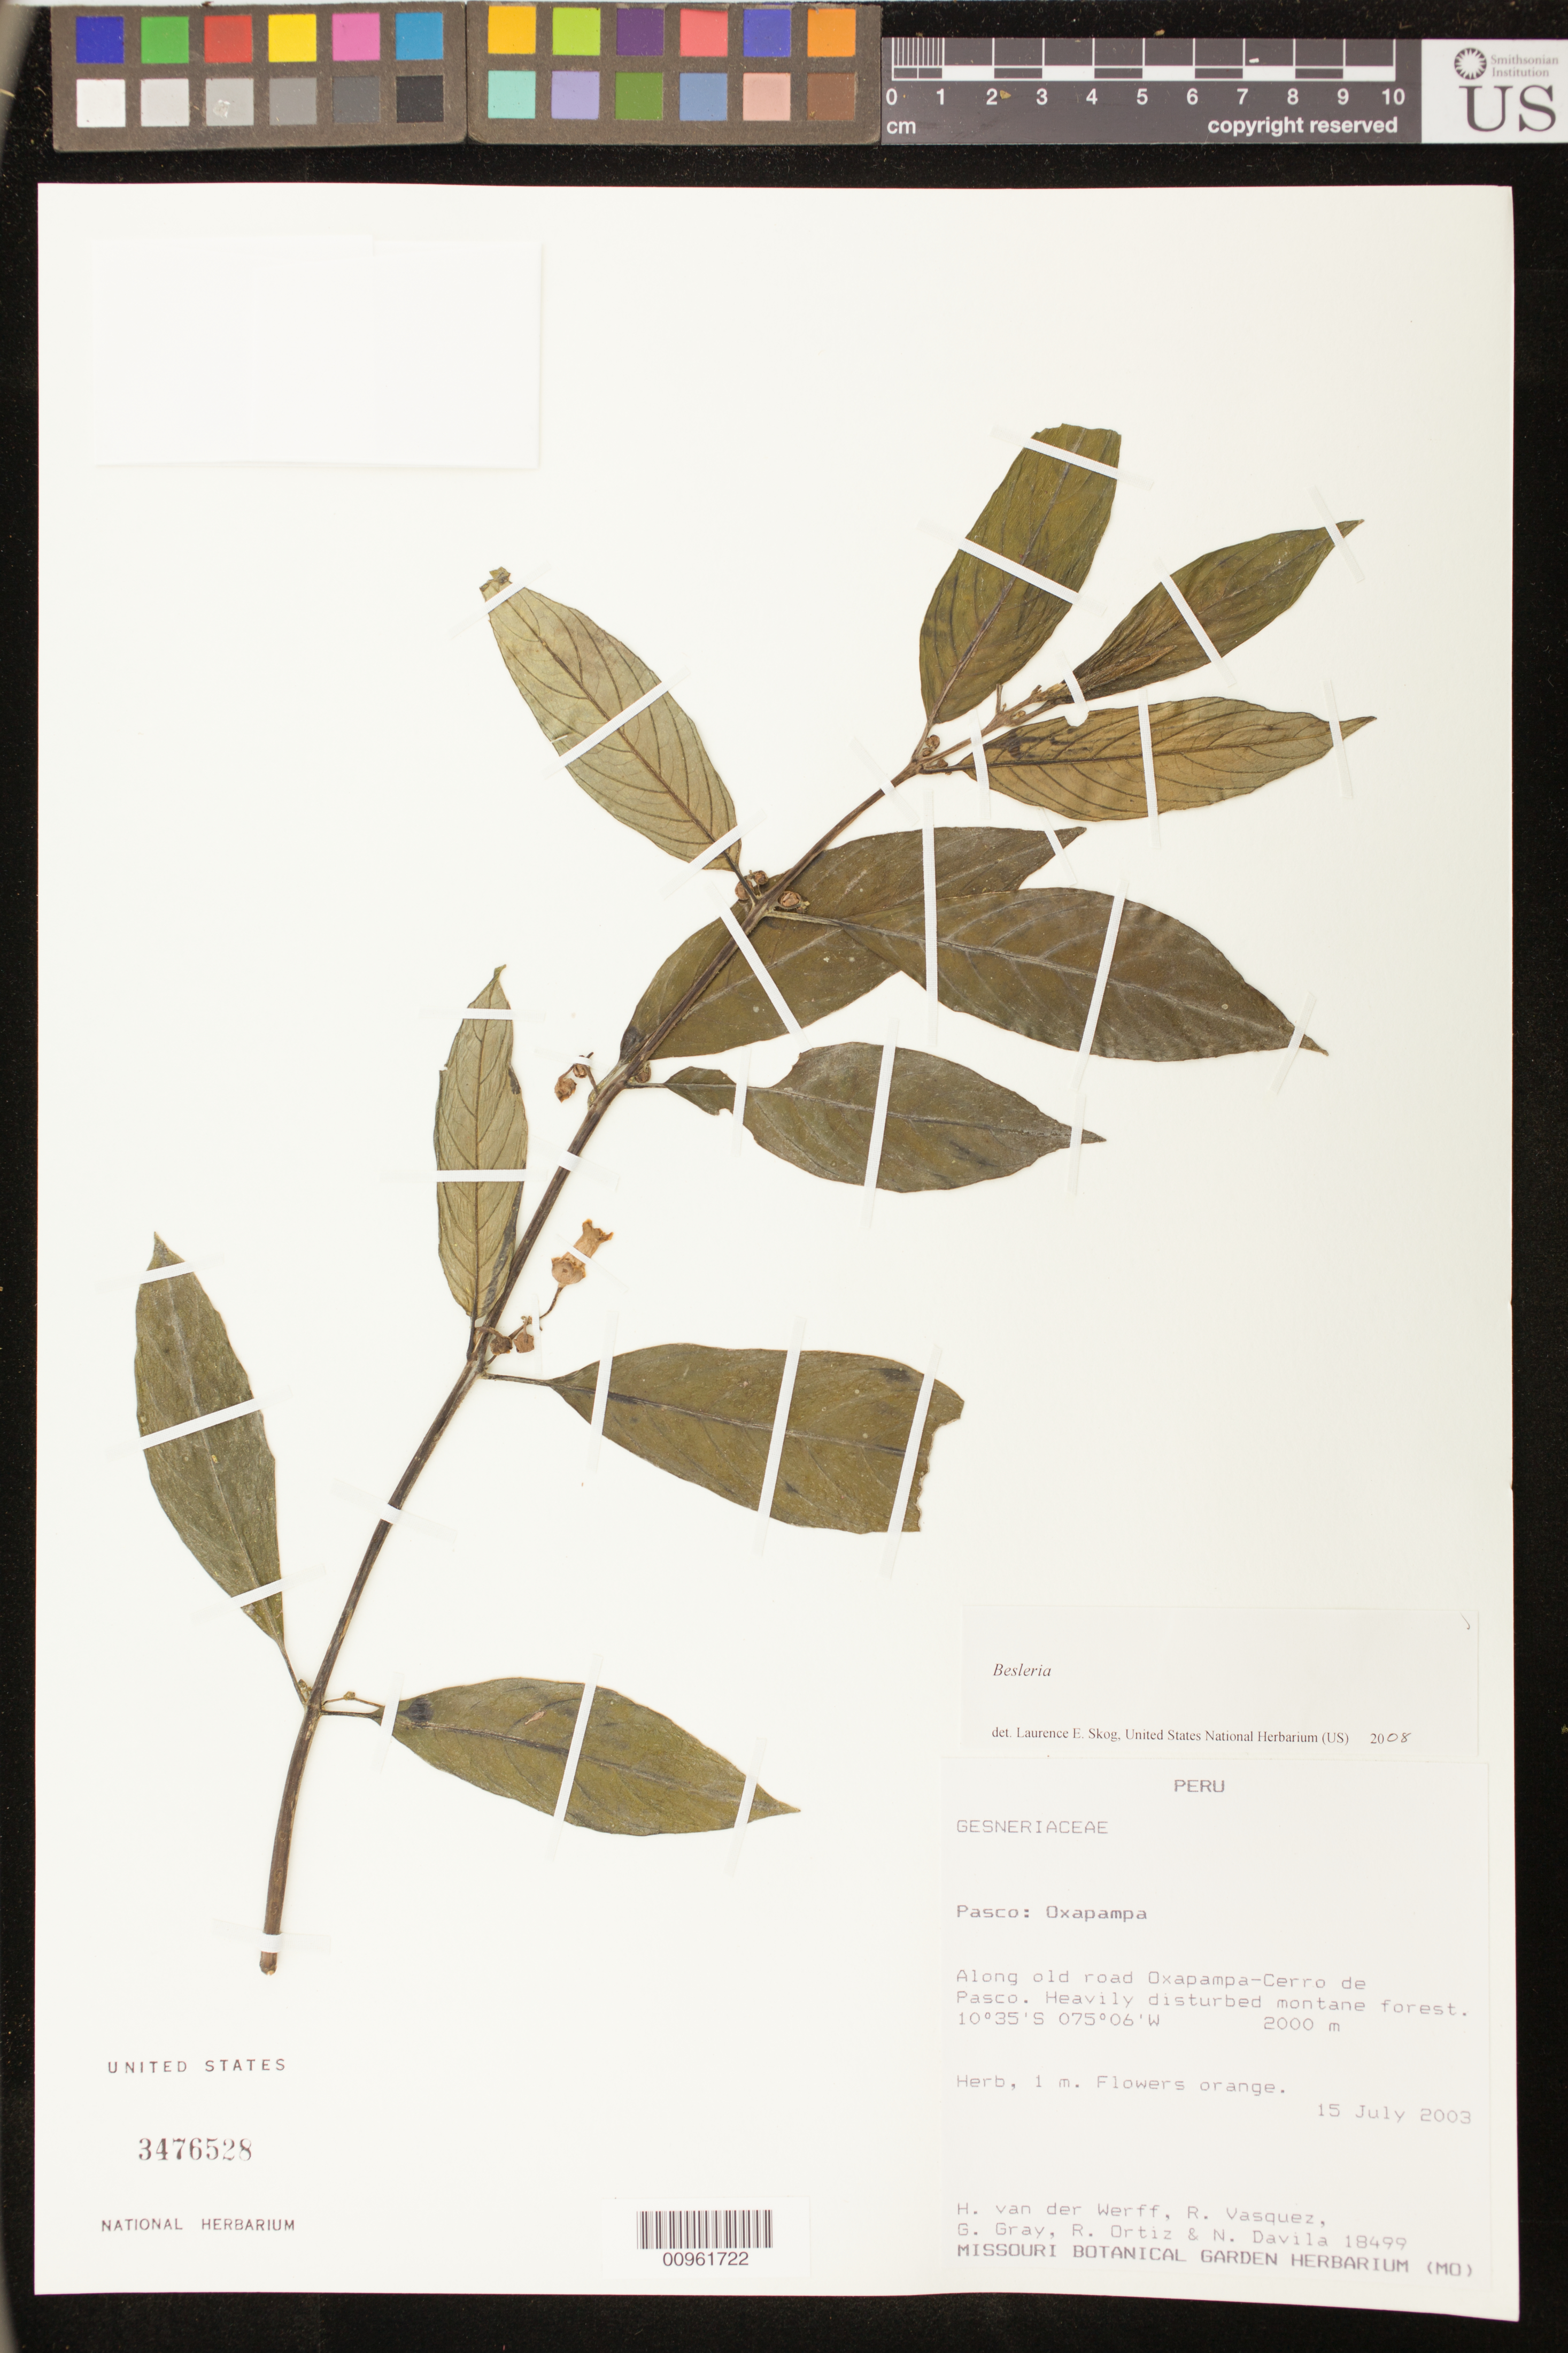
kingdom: Plantae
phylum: Tracheophyta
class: Magnoliopsida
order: Lamiales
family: Gesneriaceae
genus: Besleria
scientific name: Besleria sp.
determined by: Skog, Laurence E.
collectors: H. van der Werff, R. Vásquez, B. Gray, R. del C. Ortiz & N. Davila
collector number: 18499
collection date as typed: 15 Jul 2003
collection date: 2003-07-15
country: Peru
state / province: Pasco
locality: Pasco: Oxapampa. Along old road Oxapampa-Cerro de Pasco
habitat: Heavily disturbed montane forest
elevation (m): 2000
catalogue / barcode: US 3476528